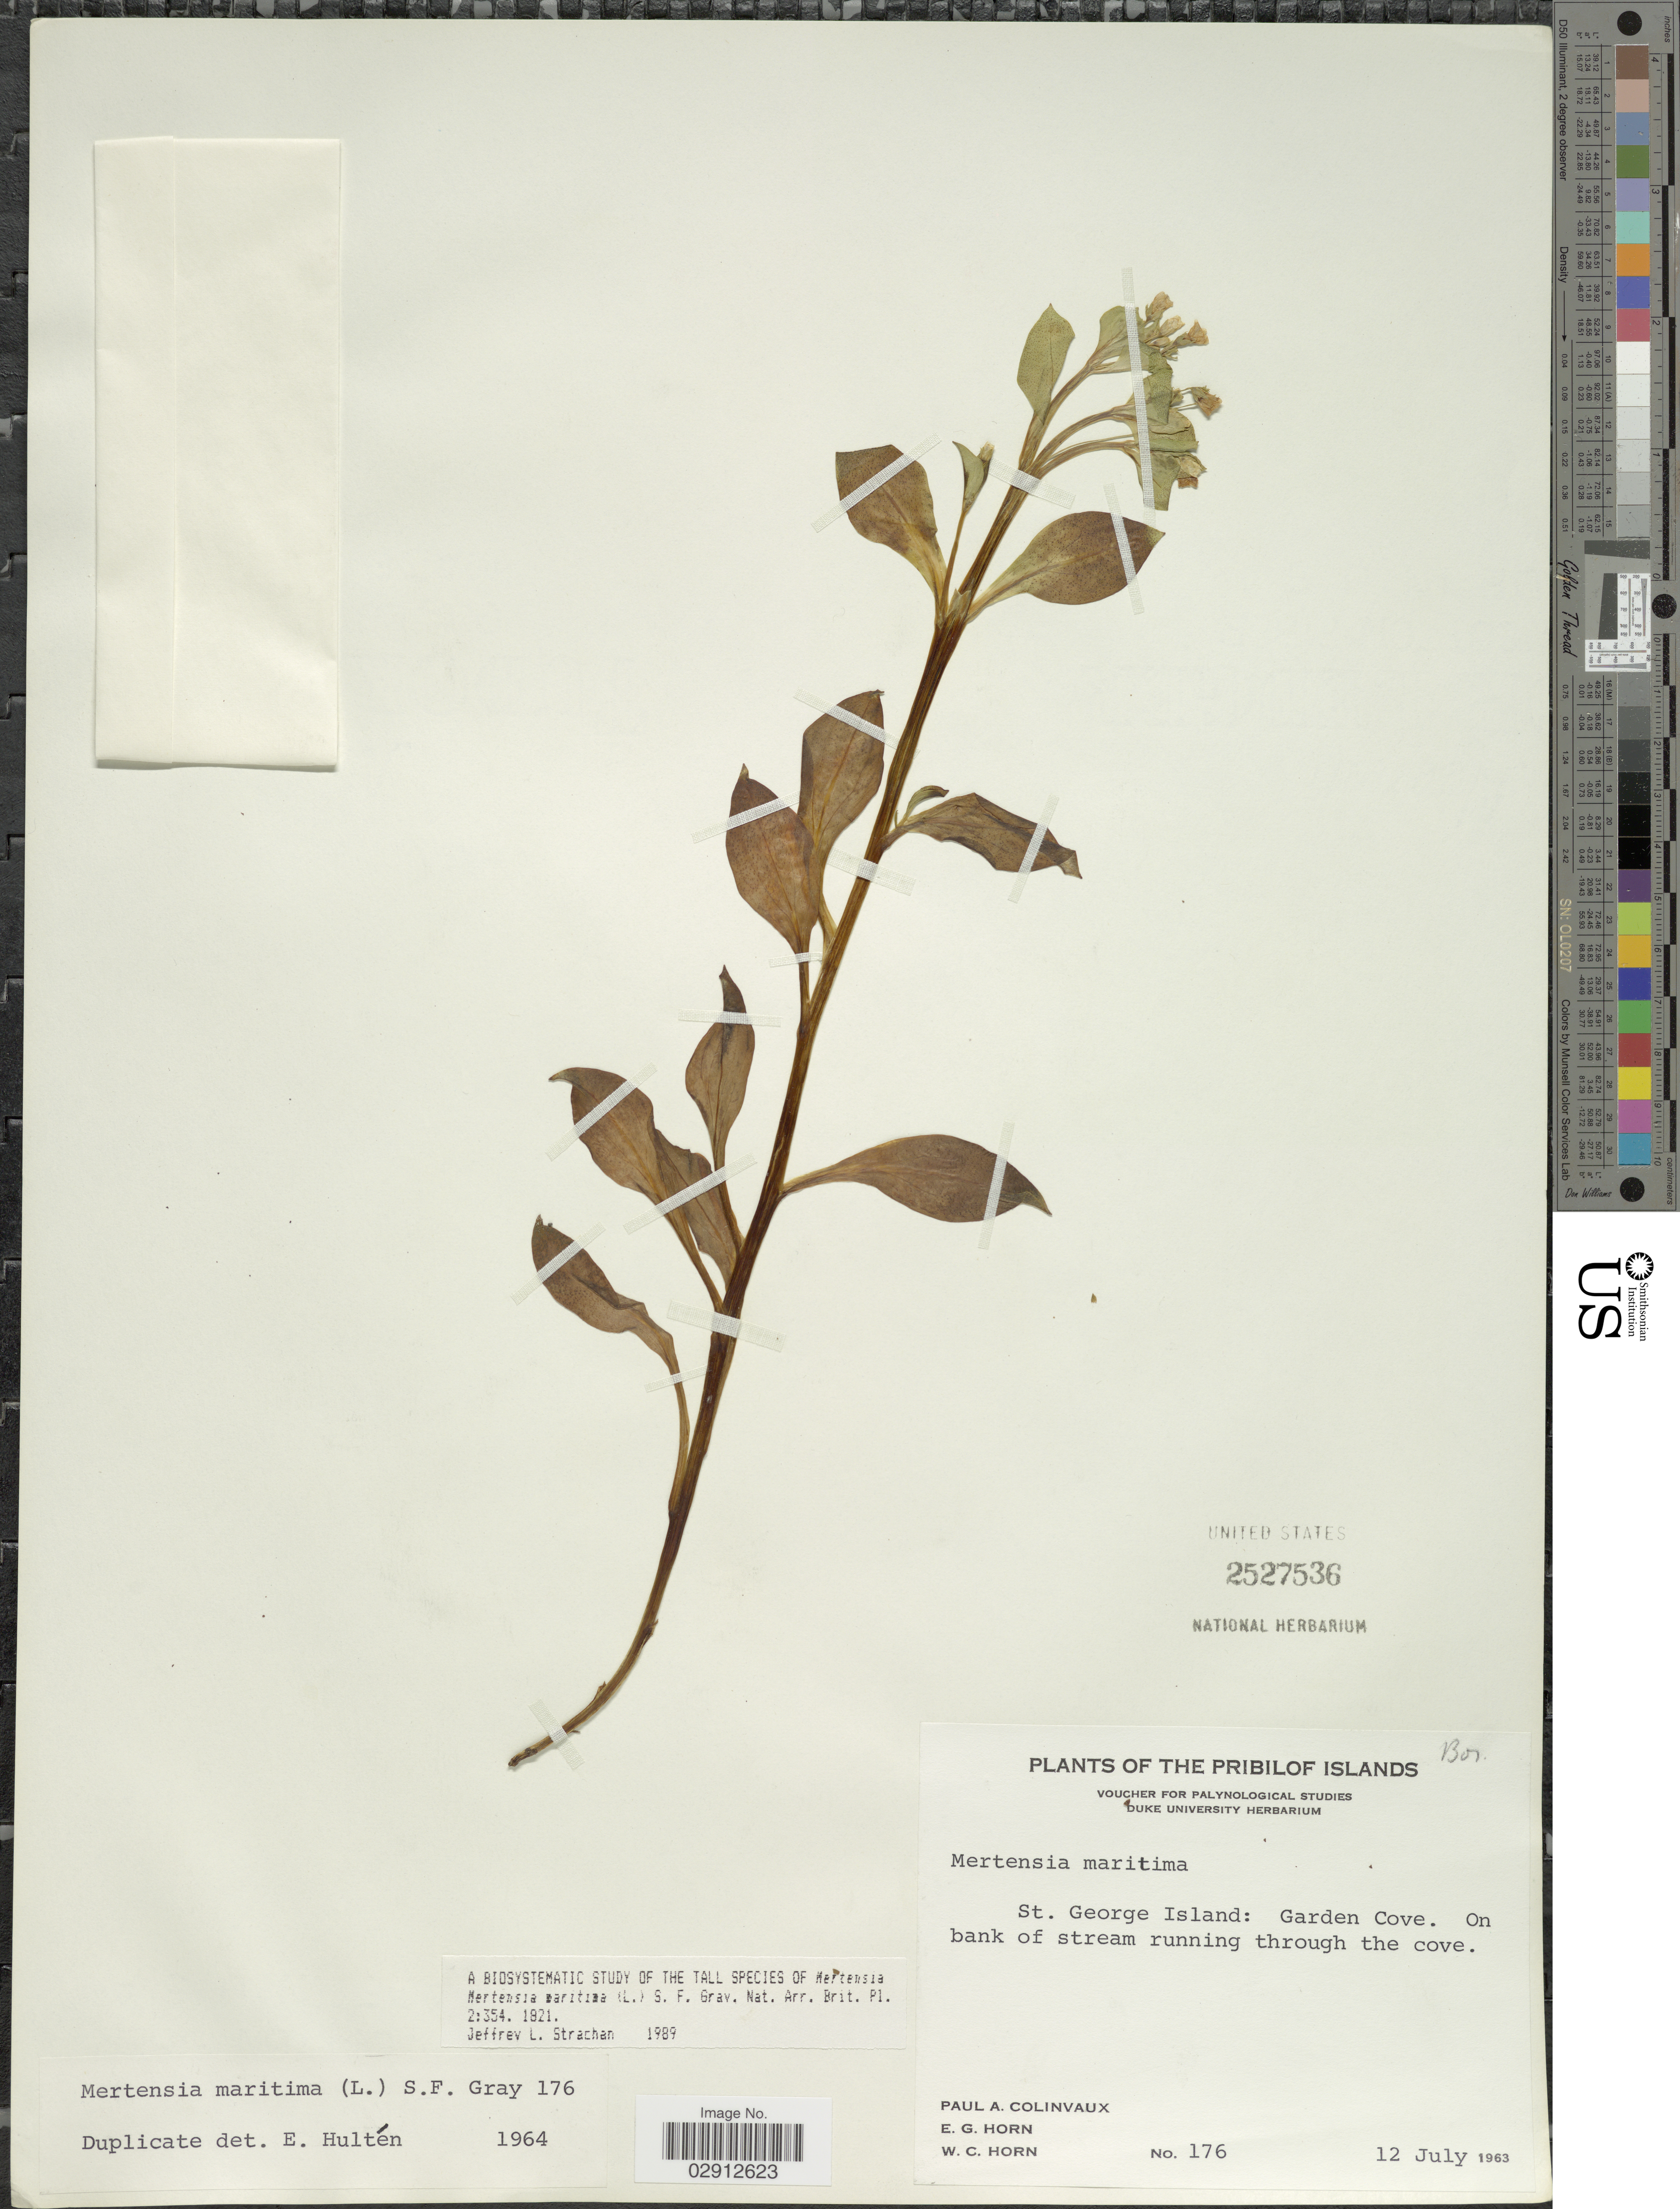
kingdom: Plantae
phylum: Tracheophyta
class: Magnoliopsida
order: Boraginales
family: Boraginaceae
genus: Mertensia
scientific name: Mertensia maritima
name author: (L.) S.F. Gray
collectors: P. Colinvaux, E. Horn & W. Horn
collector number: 176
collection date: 1963-07-12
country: United States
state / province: Alaska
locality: The Pribilof Islands, St. George Island: Garden Cove, On bank of stream running through the cove.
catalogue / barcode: US 2527536